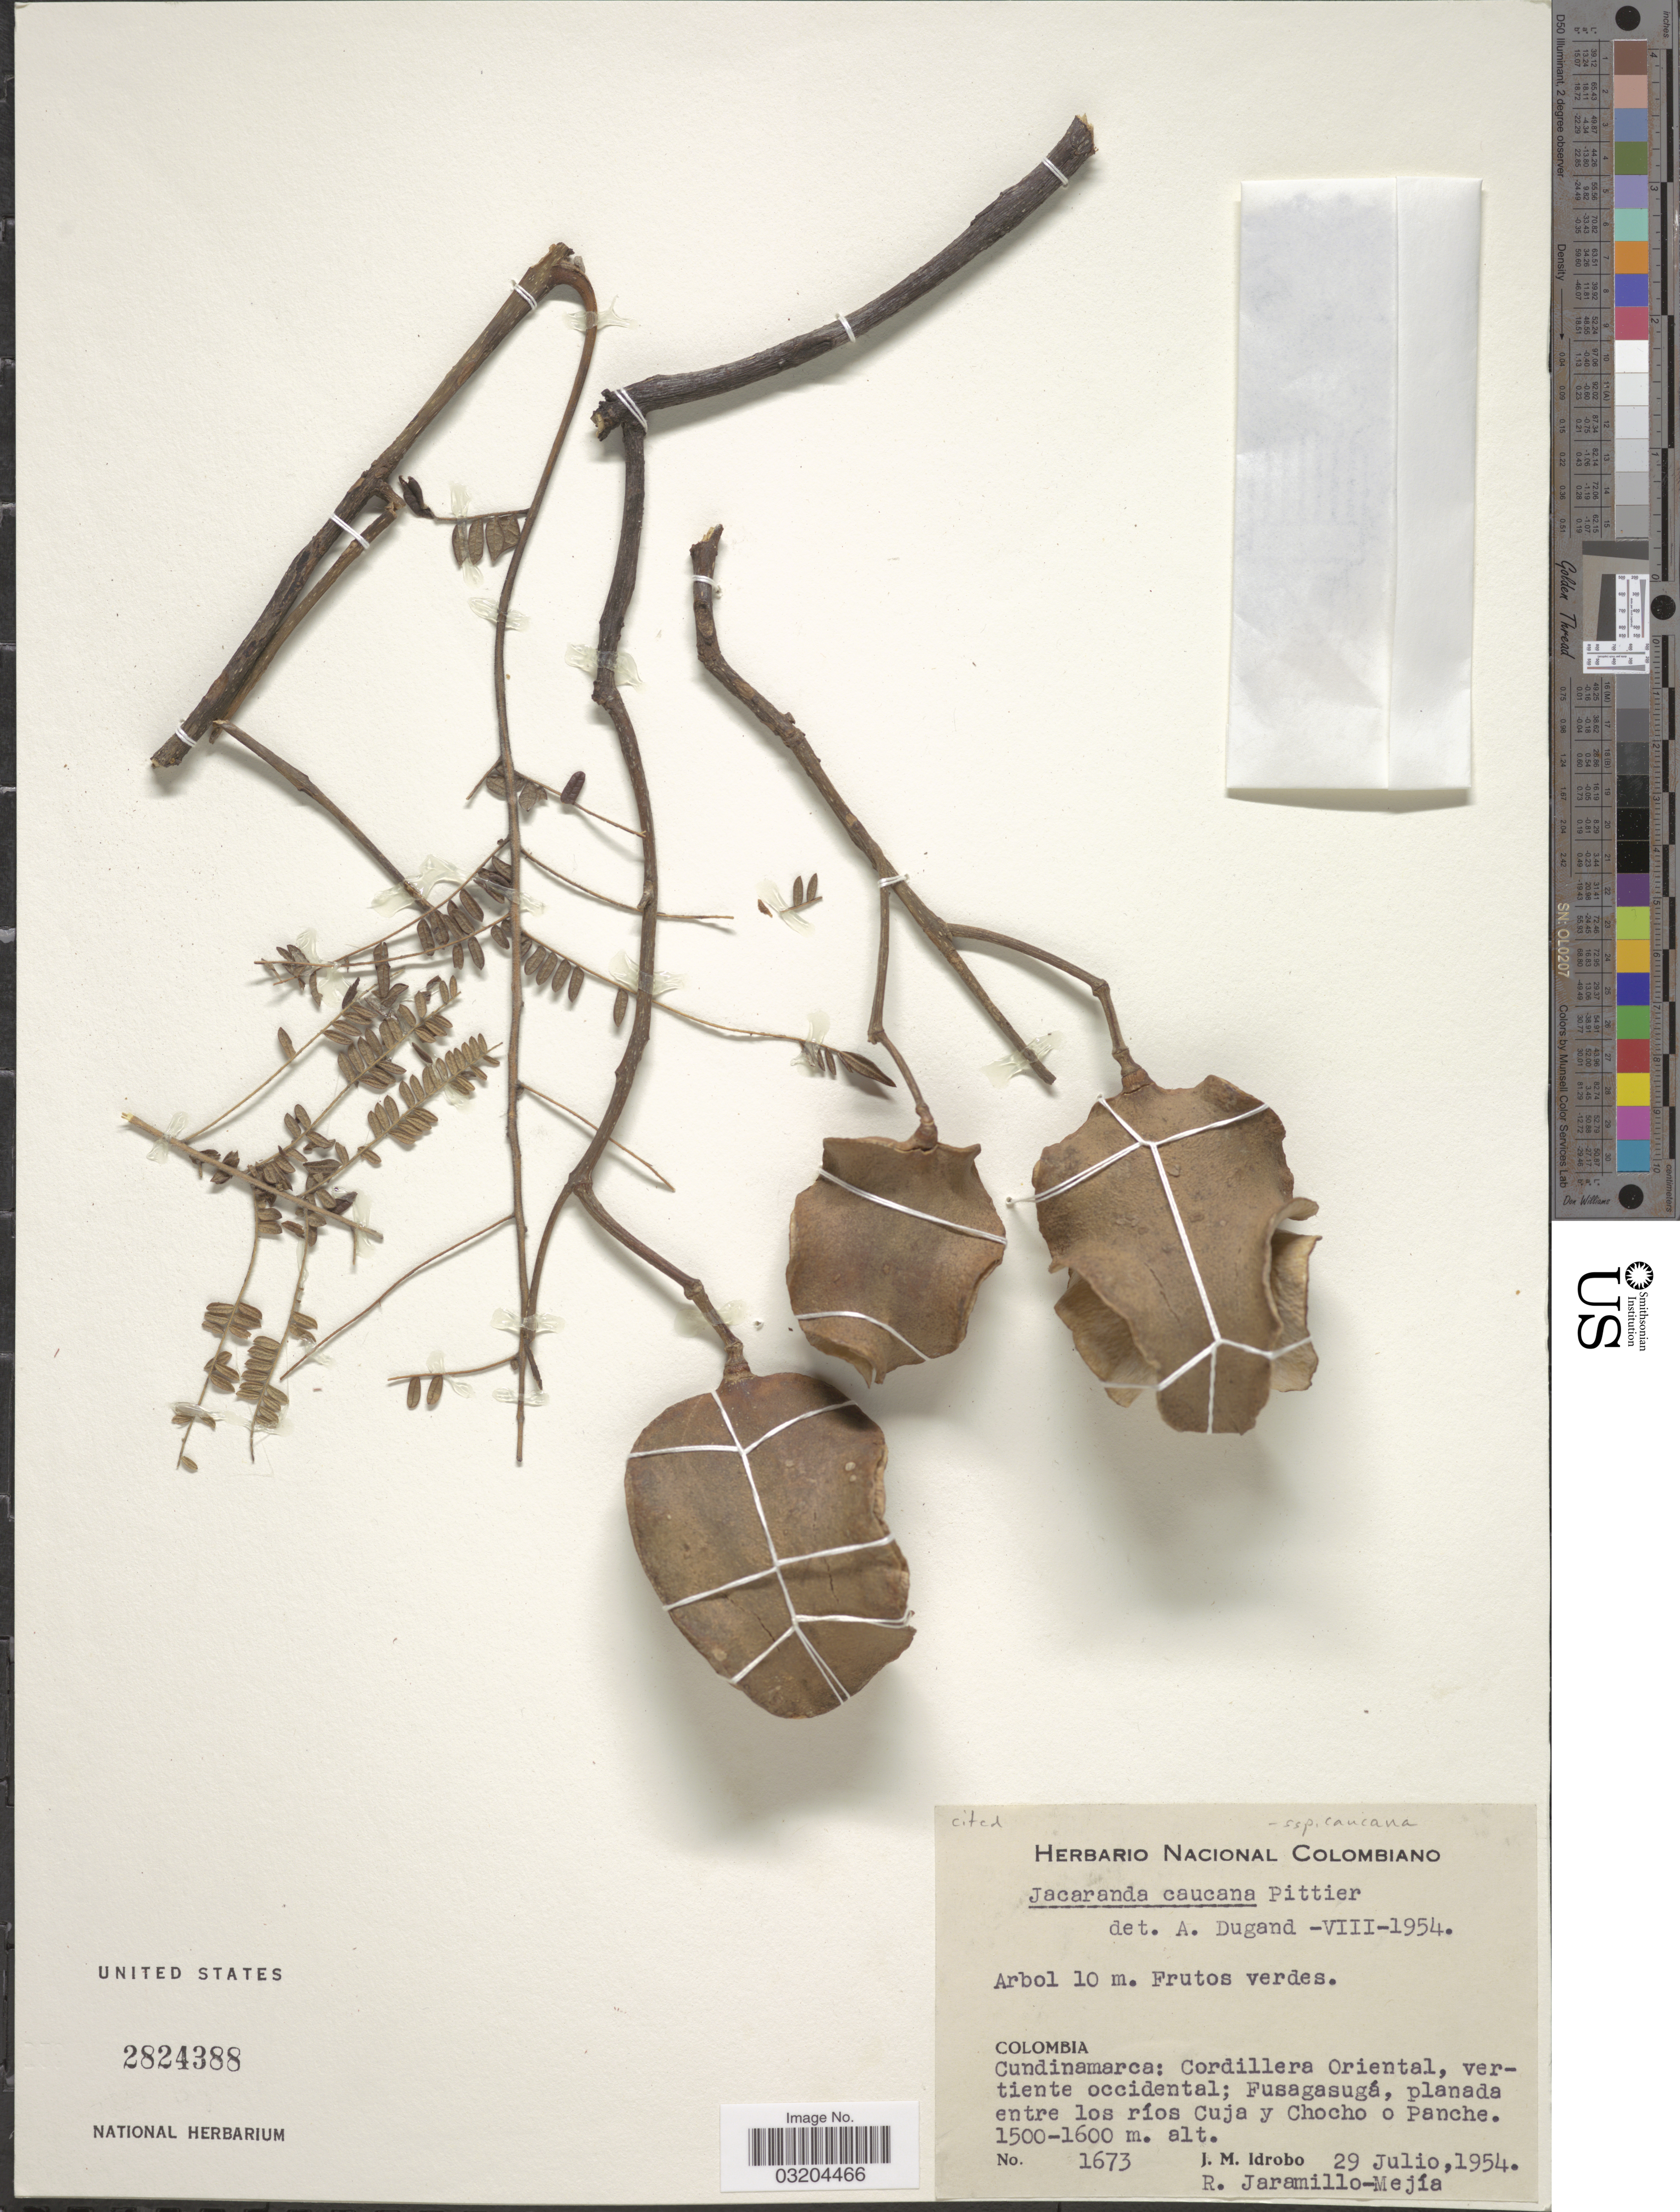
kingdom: Plantae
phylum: Tracheophyta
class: Magnoliopsida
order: Lamiales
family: Bignoniaceae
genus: Jacaranda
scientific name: Jacaranda caucana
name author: Pittier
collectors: J. M. Idrobo & R. Jaramillo M.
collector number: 1673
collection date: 1954-07-29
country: Colombia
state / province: Cundinamarca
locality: Cordillera Oriental, vertiente occidental; Fusagasugá, planada entre los ríos Cuja y Chocho o Panche.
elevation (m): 1500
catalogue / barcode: US 2824388